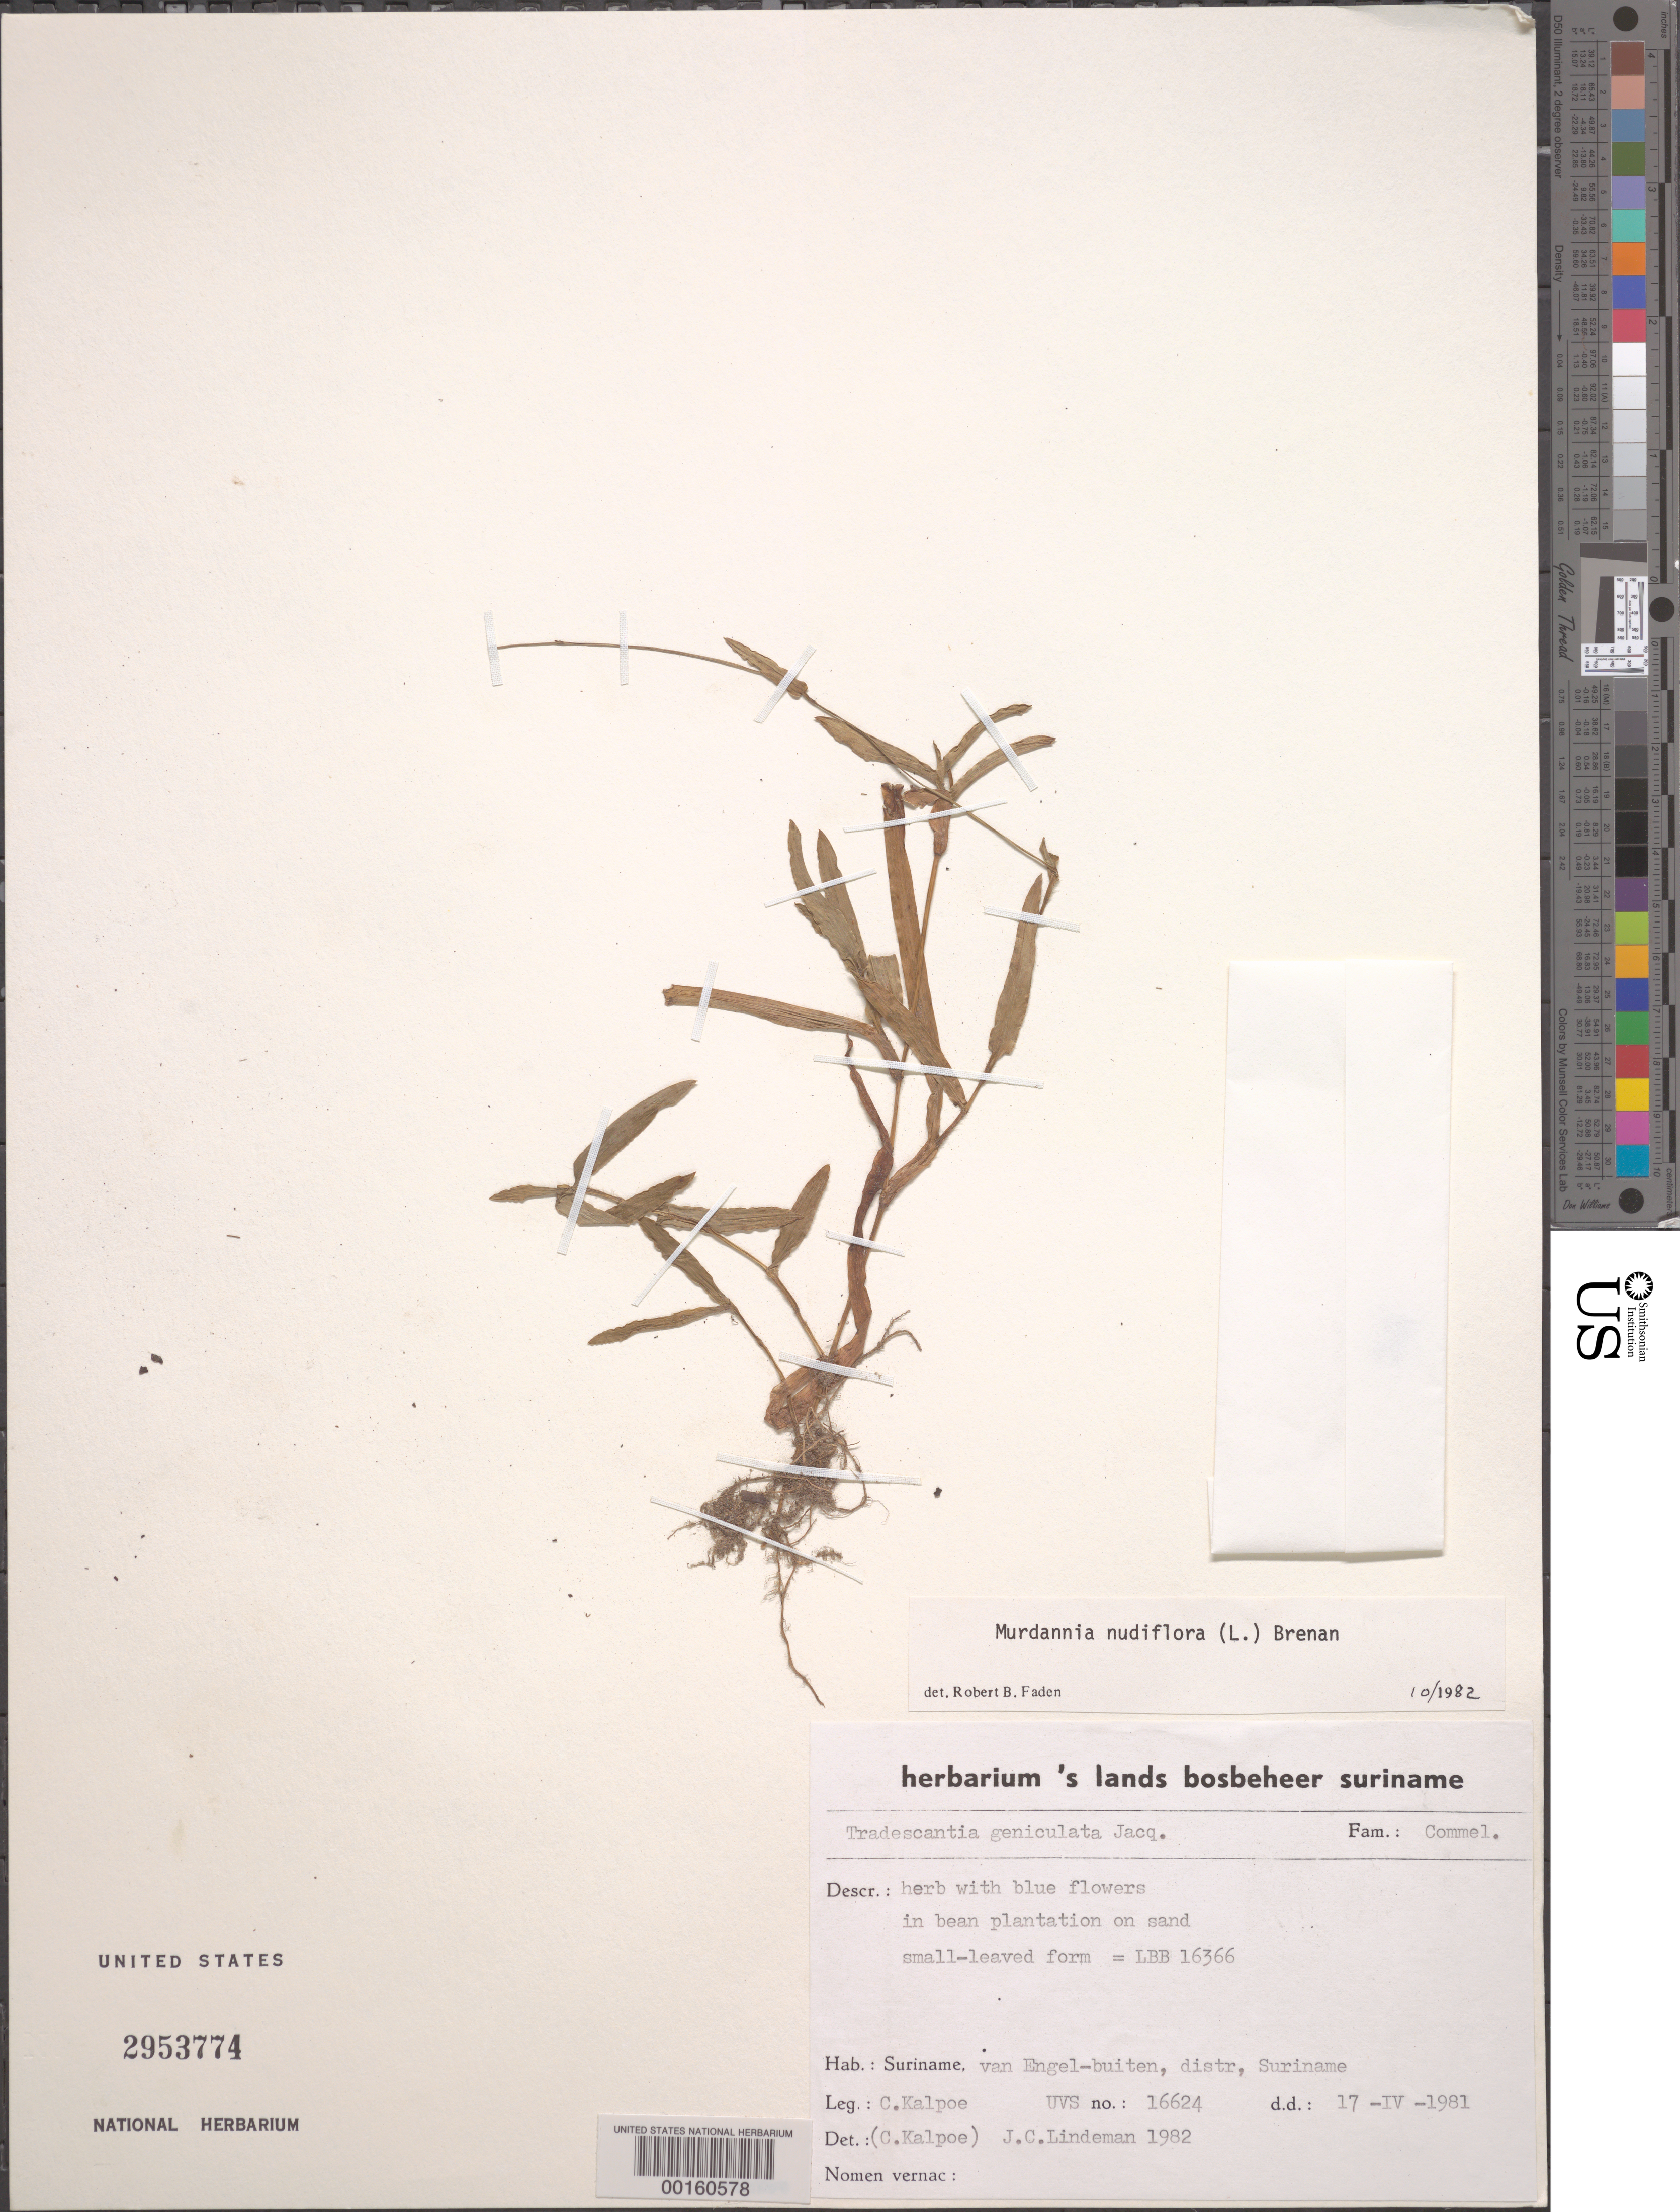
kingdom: Plantae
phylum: Tracheophyta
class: Liliopsida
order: Commelinales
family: Commelinaceae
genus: Murdannia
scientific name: Murdannia nudiflora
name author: (L.) Brenan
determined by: Faden, Robert B., (US), Smithsonian Institution - National Museum of Natural History (UNITED STATES)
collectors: C. Kalpoe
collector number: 16624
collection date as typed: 17 Apr 1981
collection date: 1981-04-17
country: Suriname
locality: Van engel-buiten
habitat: Sandy soil; bean plantation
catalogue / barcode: US 2953774